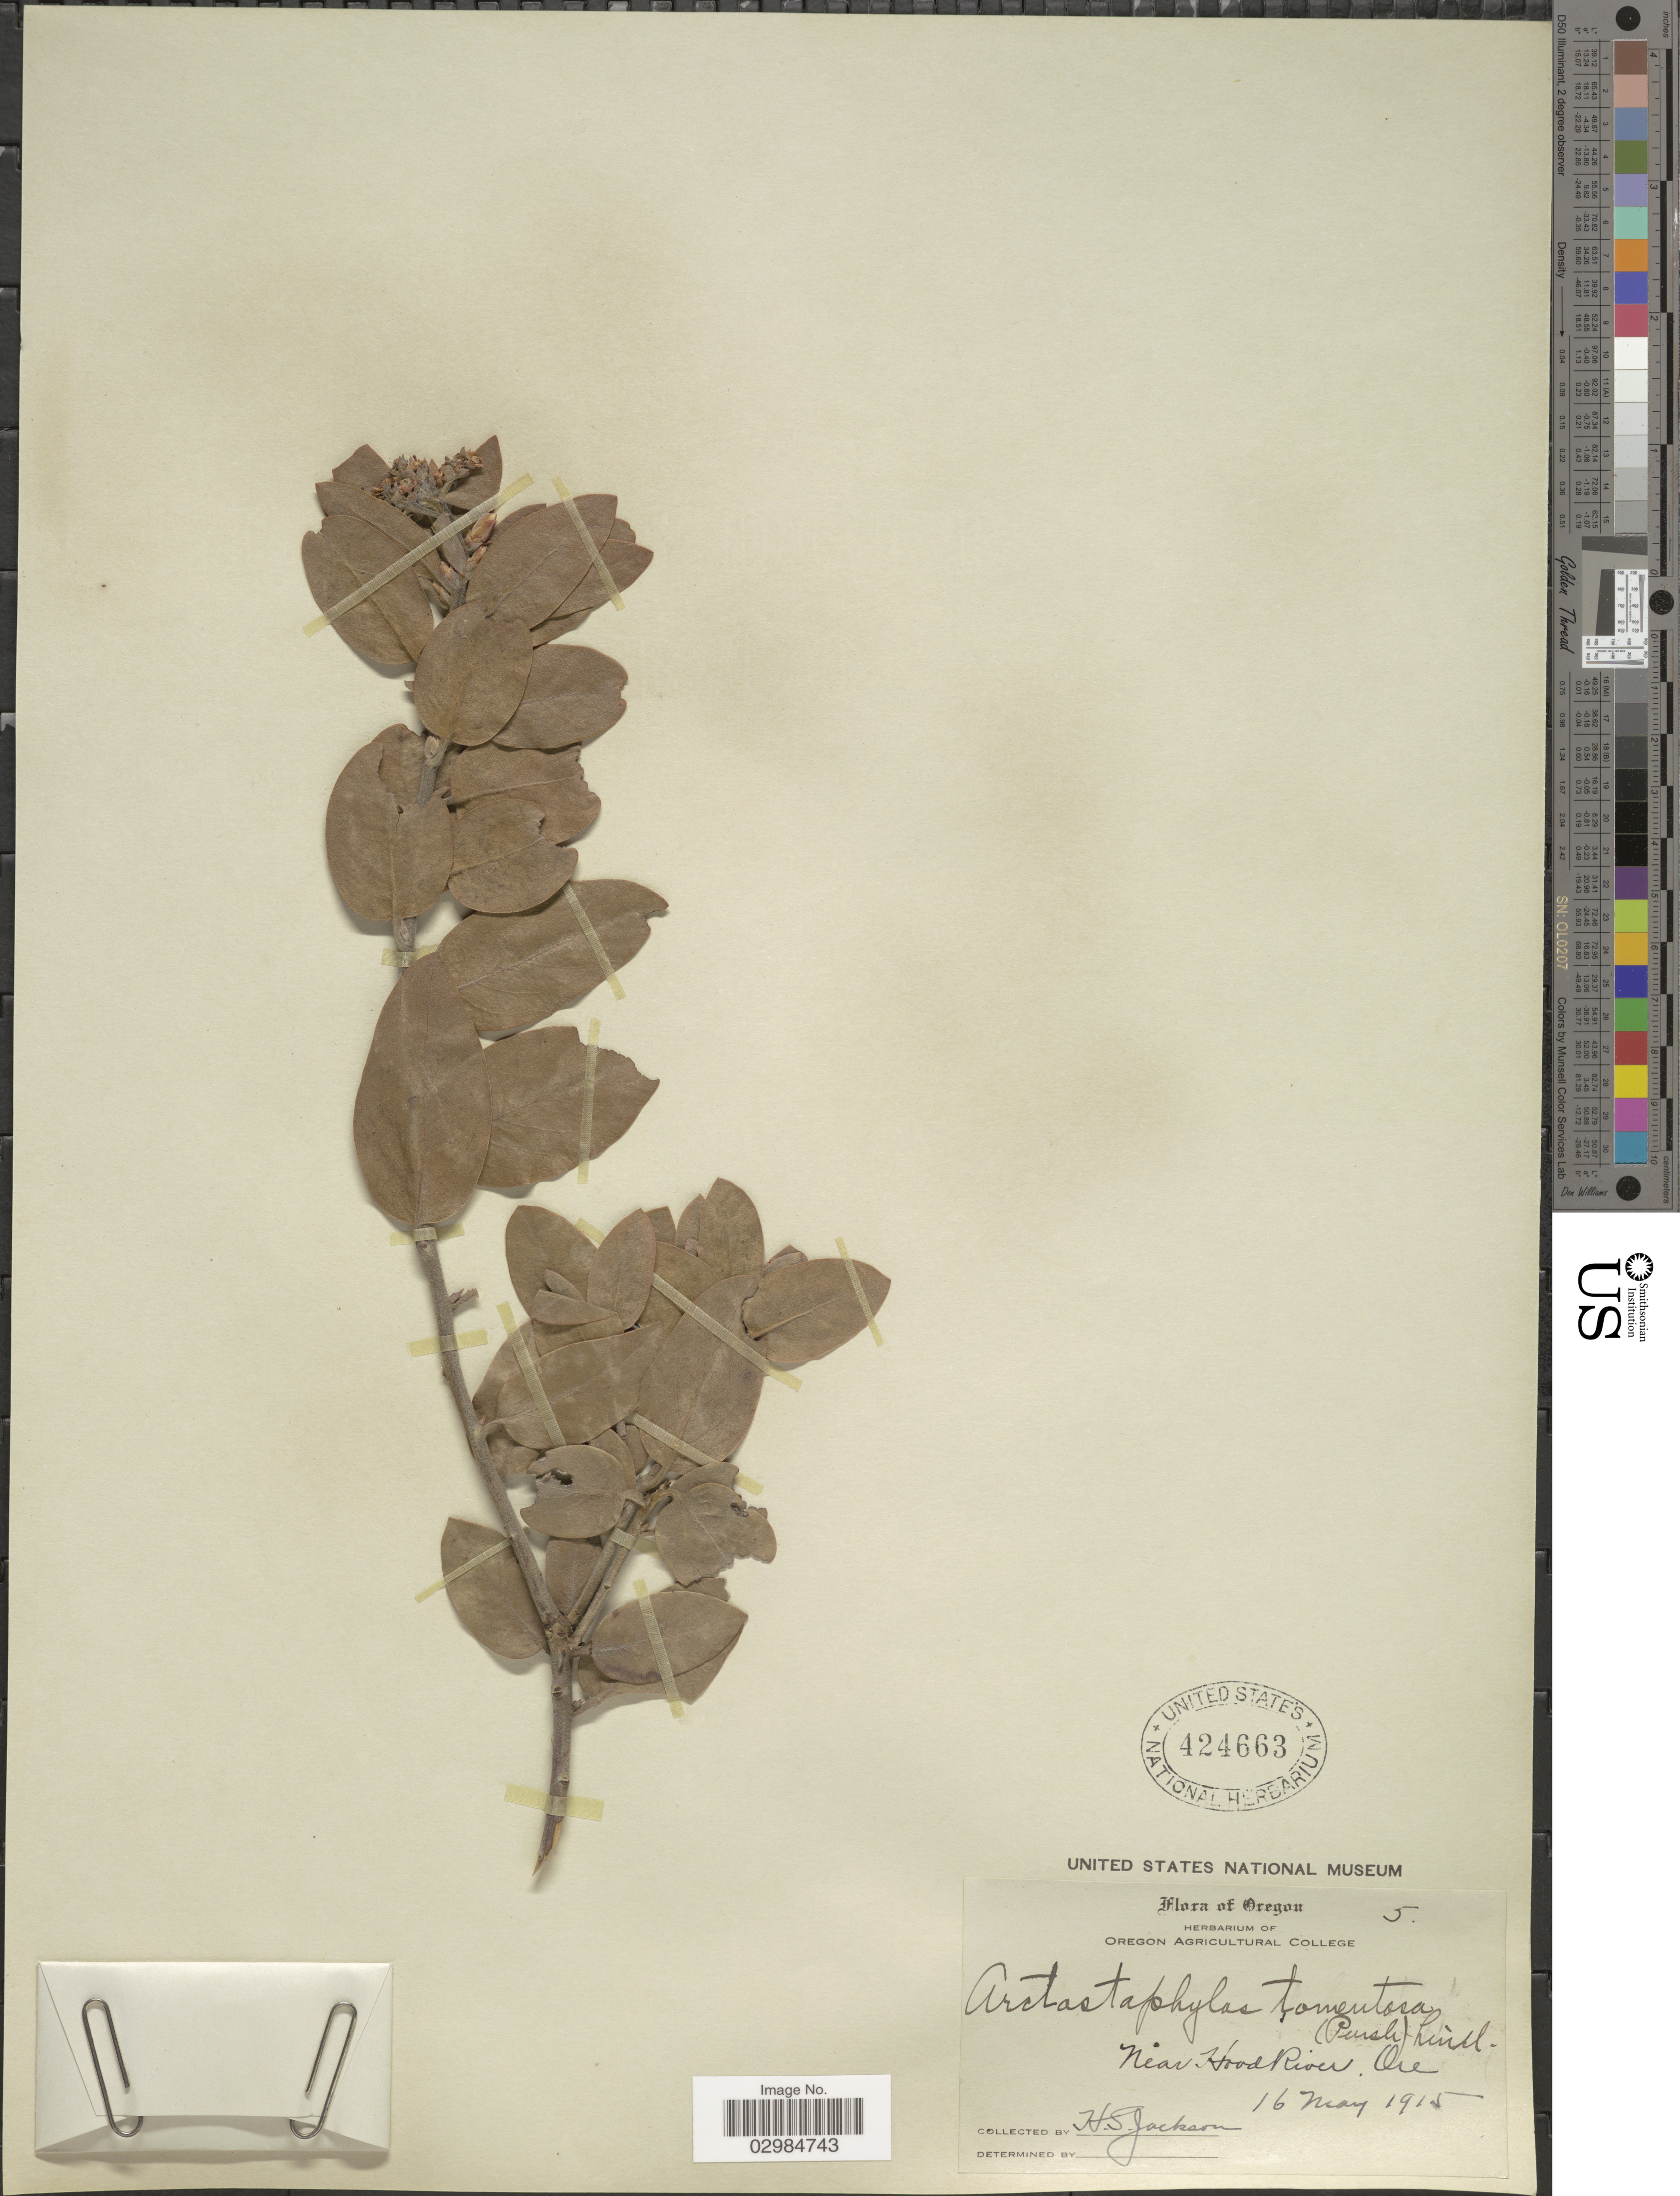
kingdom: Plantae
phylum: Tracheophyta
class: Magnoliopsida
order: Ericales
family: Ericaceae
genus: Arctostaphylos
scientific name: Arctostaphylos tomentosa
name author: (Pursh) Lindl.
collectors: H. Jackson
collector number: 5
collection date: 1915-05-16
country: United States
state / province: Oregon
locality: Near Hood River. Ore.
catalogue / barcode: US 424663